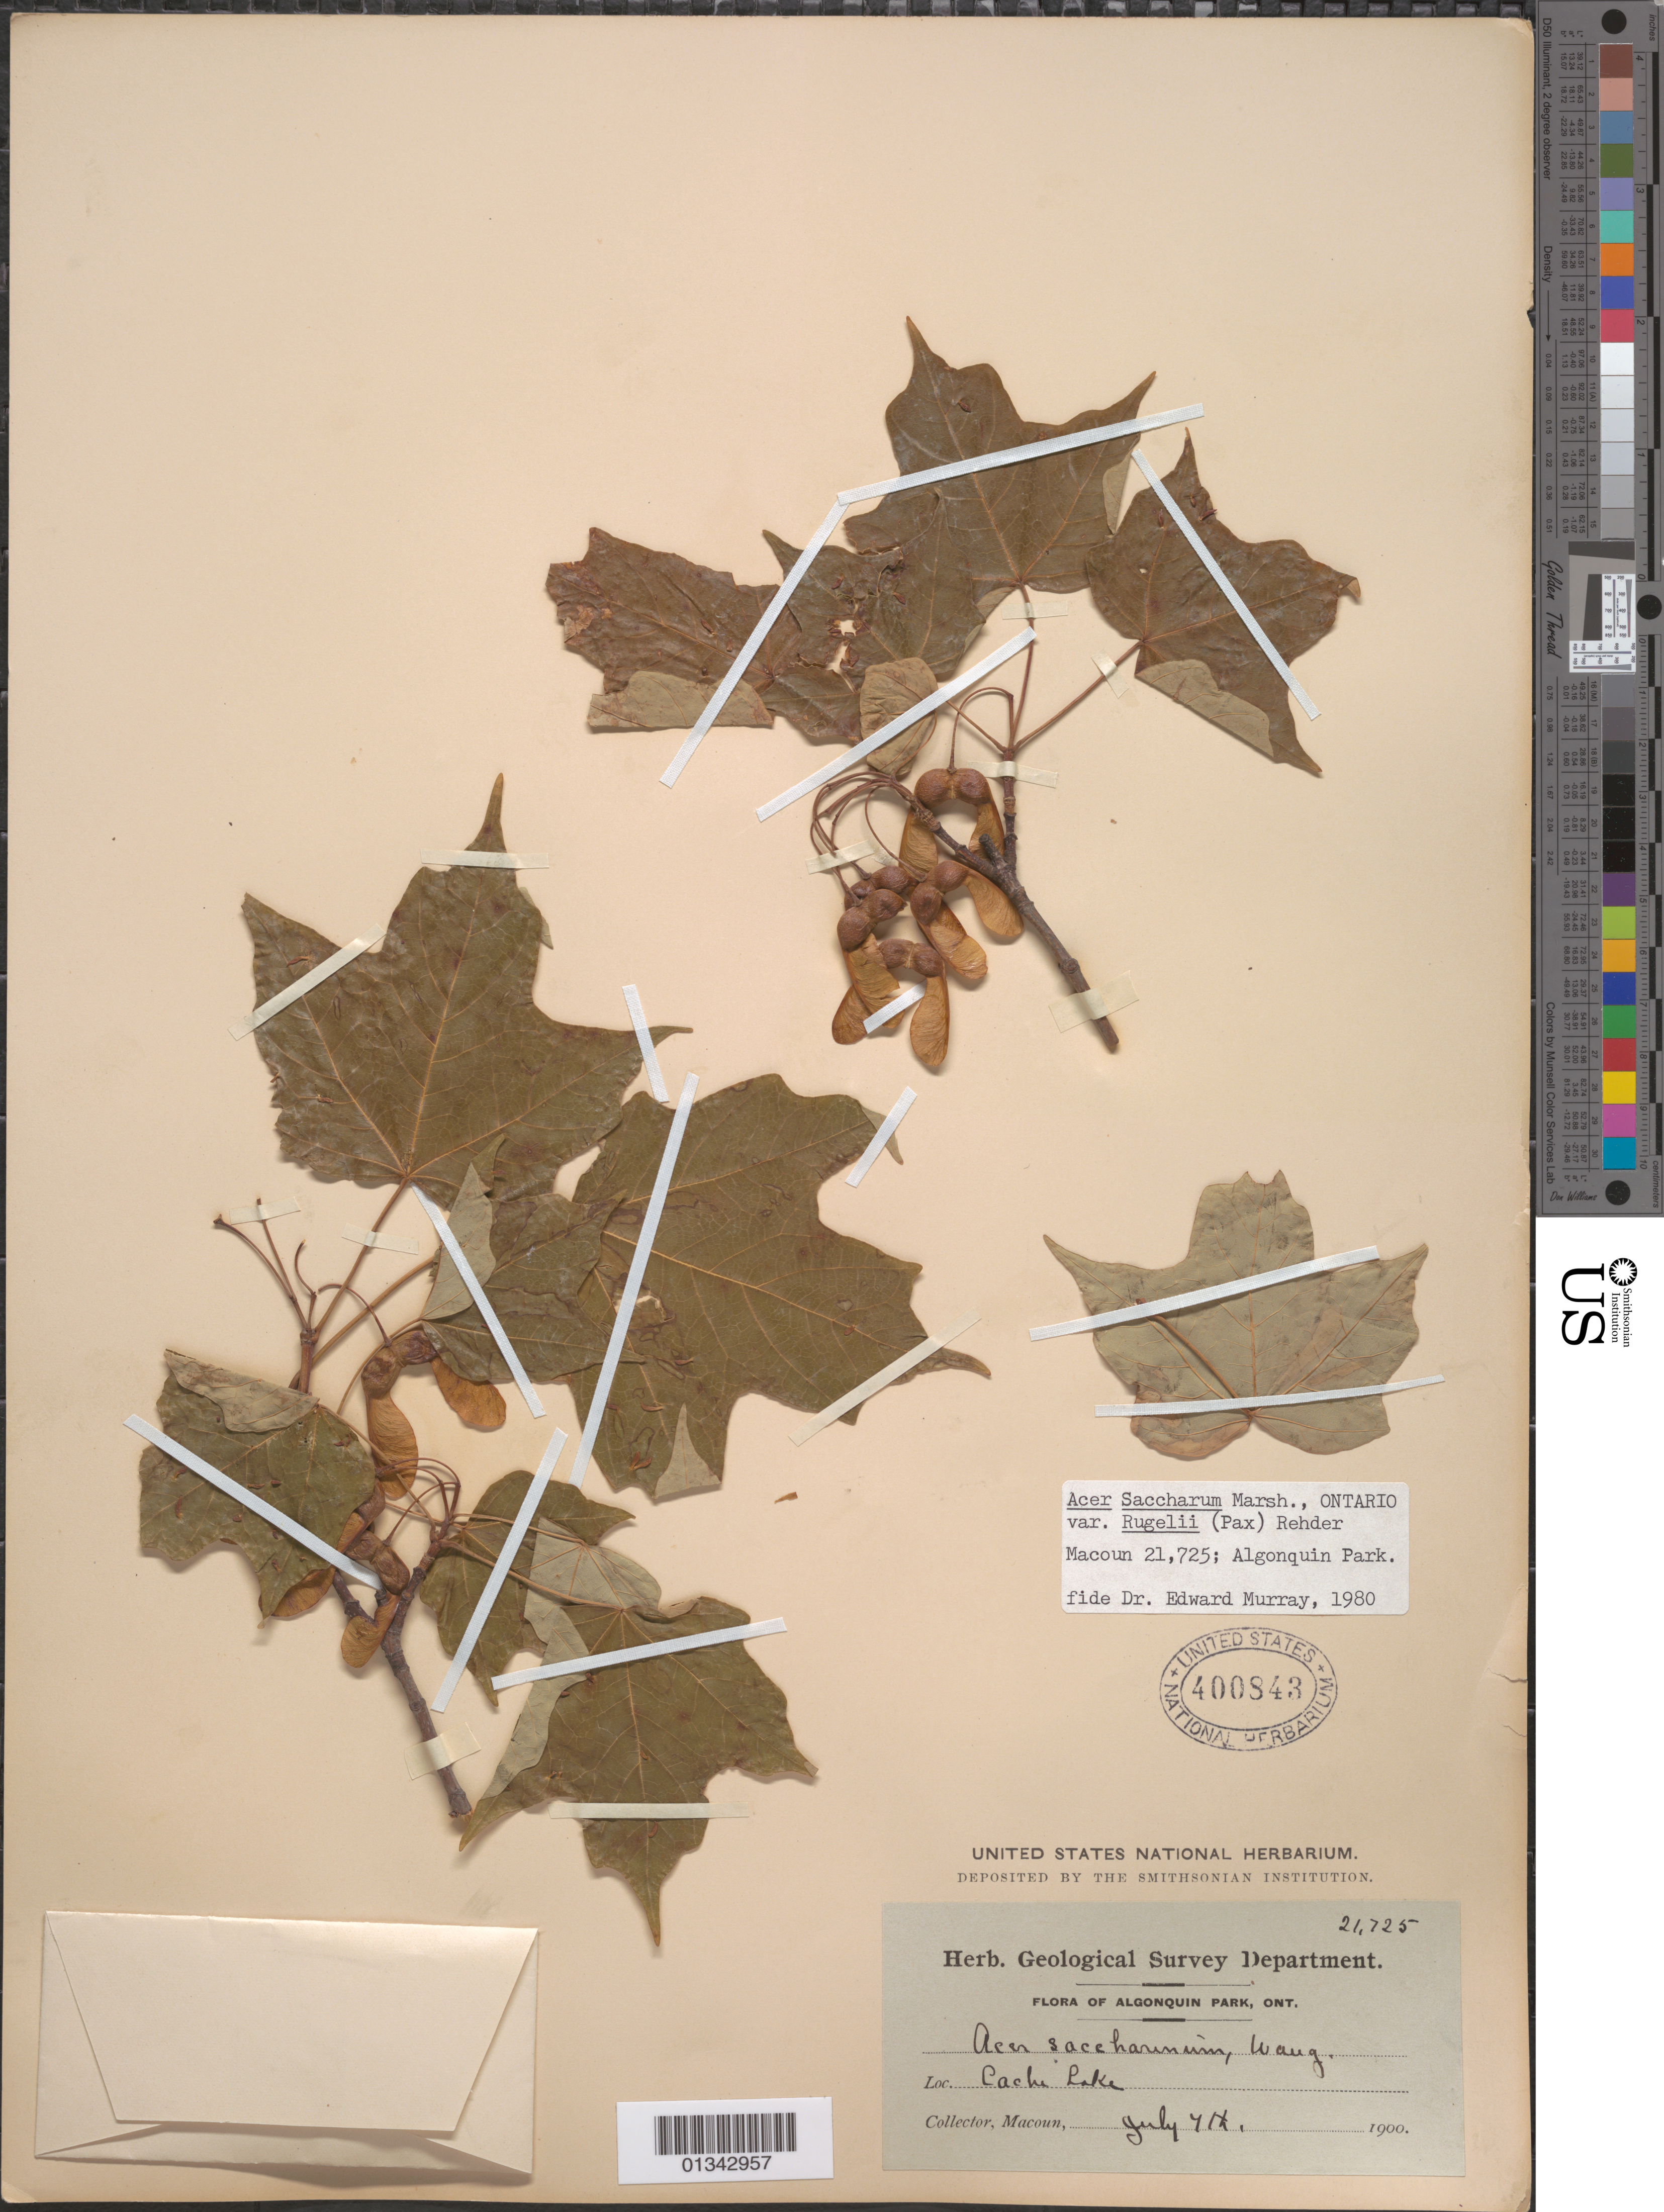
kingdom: Plantae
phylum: Tracheophyta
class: Magnoliopsida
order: Sapindales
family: Sapindaceae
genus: Acer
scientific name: Acer saccharum var. rugelii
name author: (Pax) Rehder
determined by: Murray, Edward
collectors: -- Macoun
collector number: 21725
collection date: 1900-07-07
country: Canada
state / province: Ontario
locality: Algonquin Park, Cache Lake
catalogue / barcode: US 400843